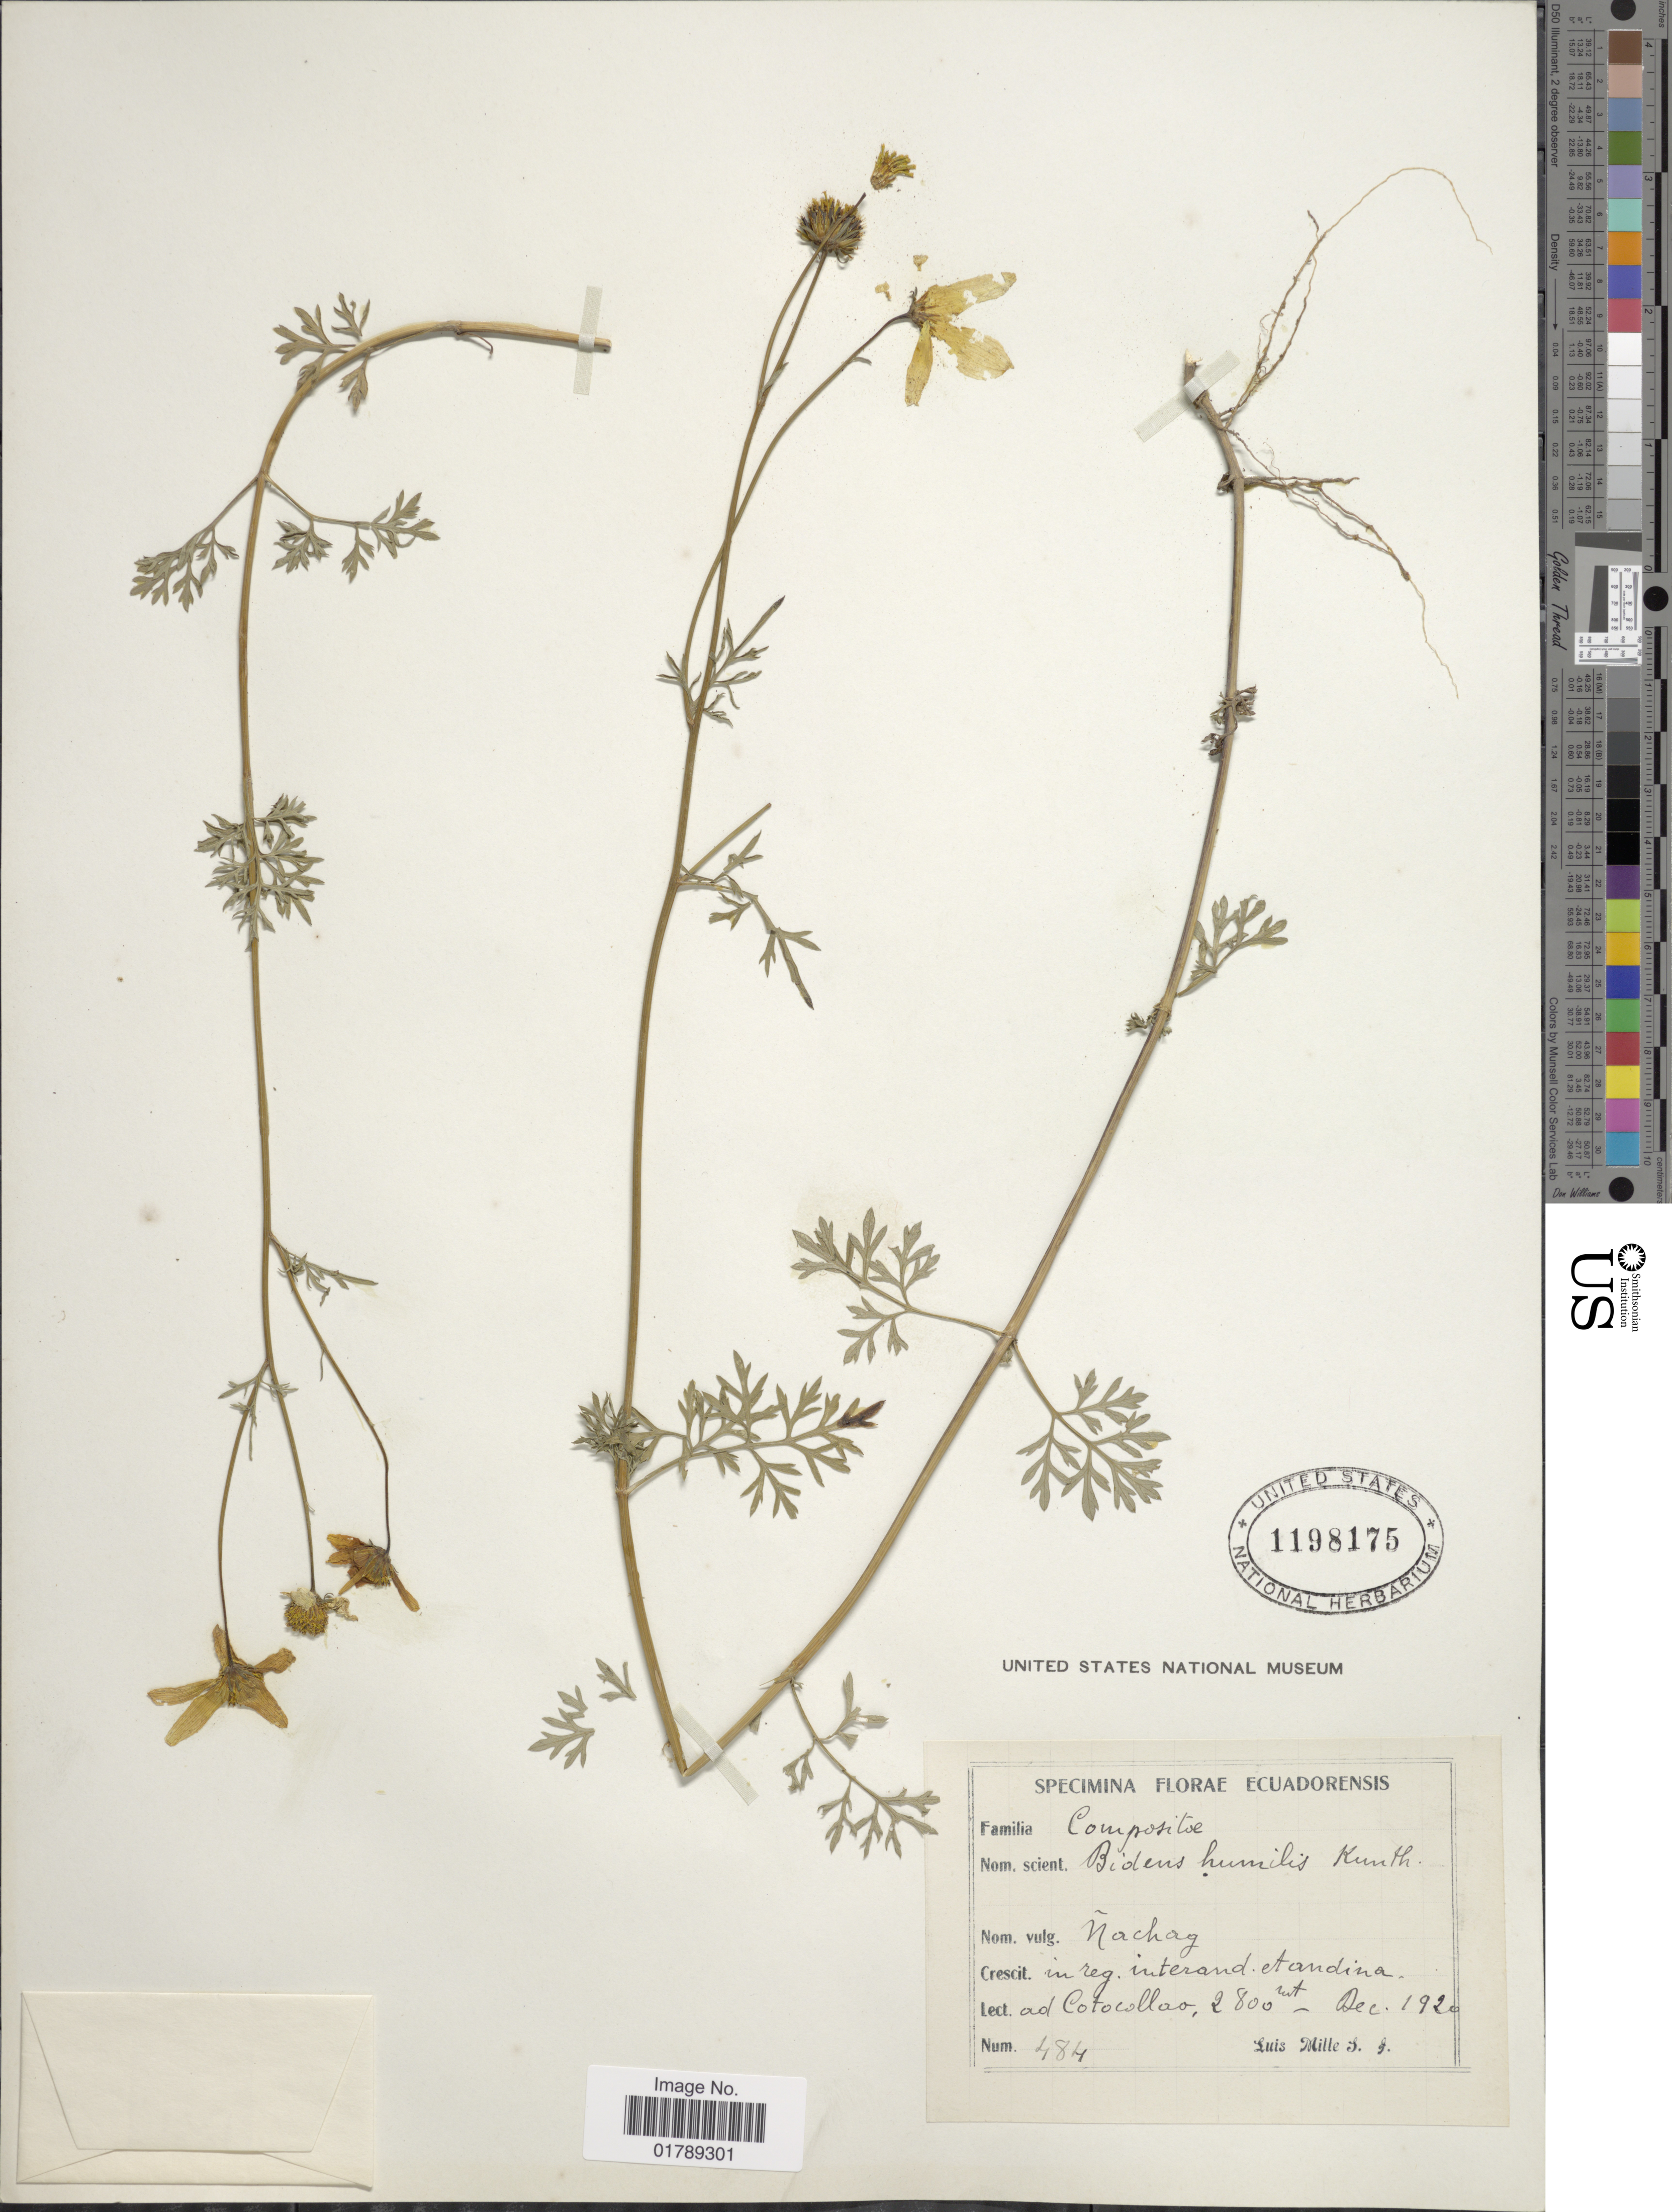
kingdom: Plantae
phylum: Tracheophyta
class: Magnoliopsida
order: Asterales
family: Asteraceae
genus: Bidens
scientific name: Bidens triplinervia var. macrantha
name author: (Wedd.) Sherff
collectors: L. Mille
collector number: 484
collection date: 1920-12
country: Ecuador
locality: Ad Cotocallao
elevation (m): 2800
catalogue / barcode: US 1198175